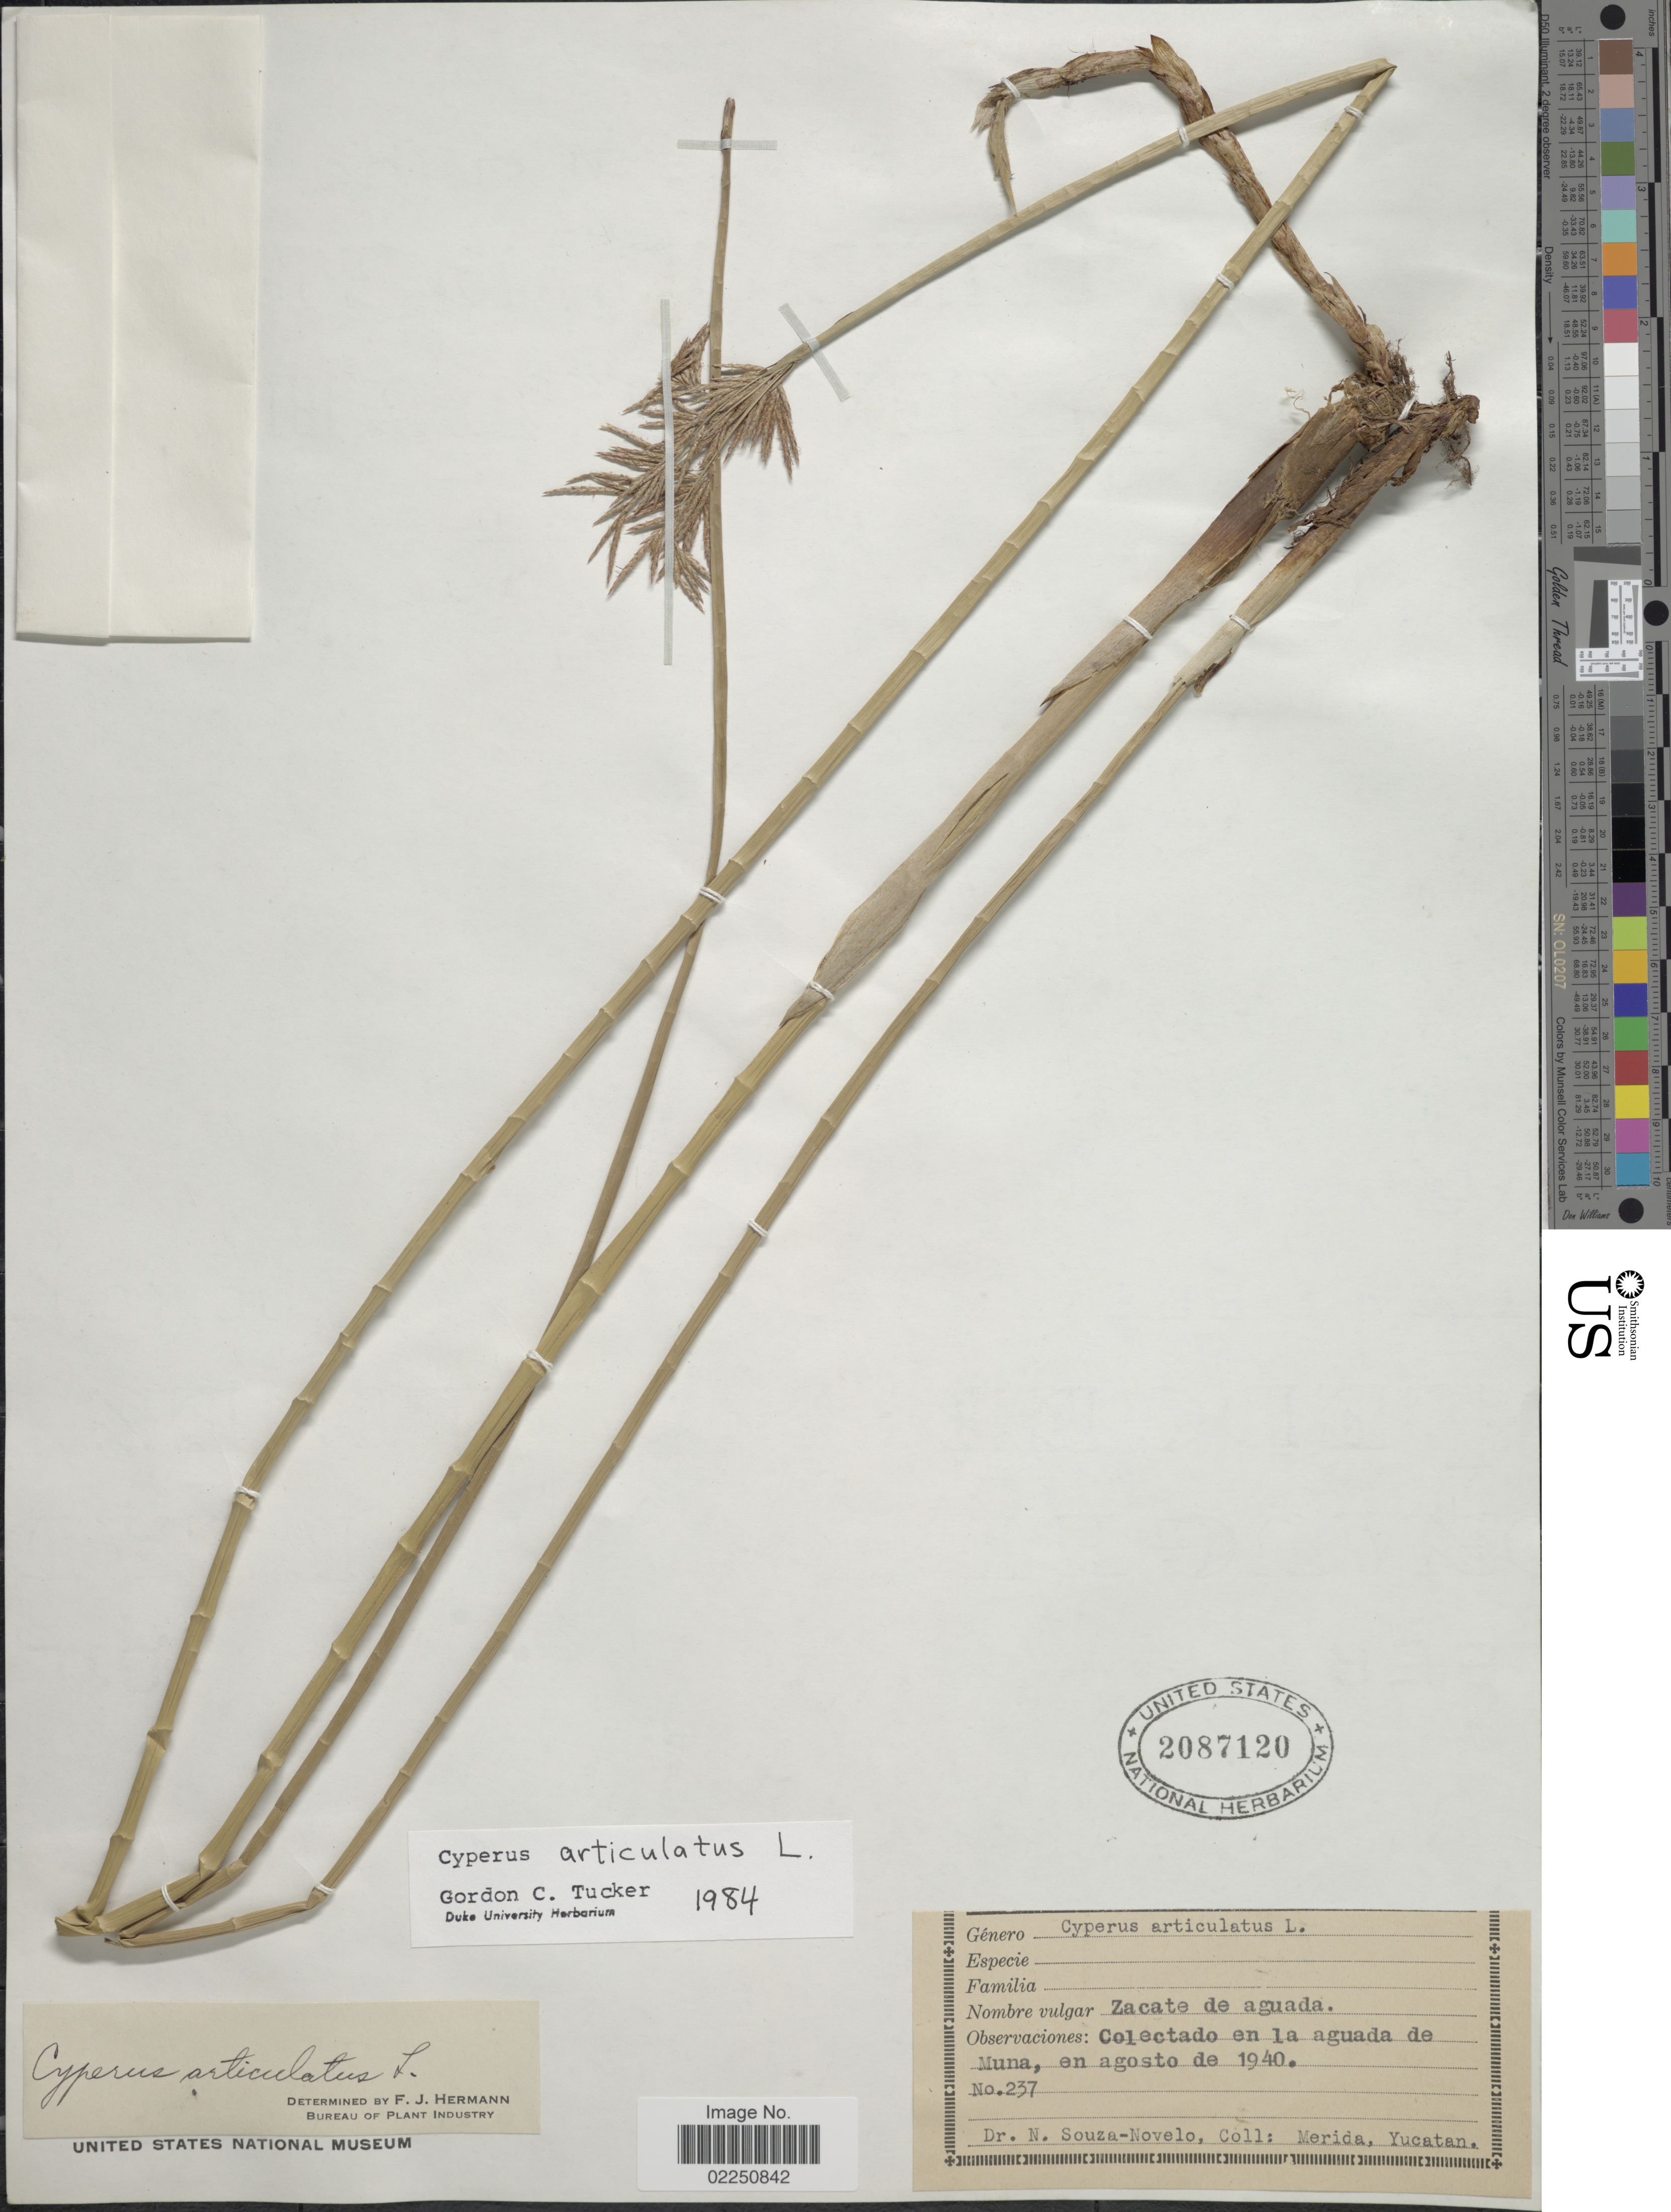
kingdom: Plantae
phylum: Tracheophyta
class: Liliopsida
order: Poales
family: Cyperaceae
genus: Cyperus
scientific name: Cyperus articulatus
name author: L.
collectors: N. Souza Novelo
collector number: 237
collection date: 1940-08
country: Mexico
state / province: Yucatán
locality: Merida, Yucatan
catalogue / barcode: US 2087120